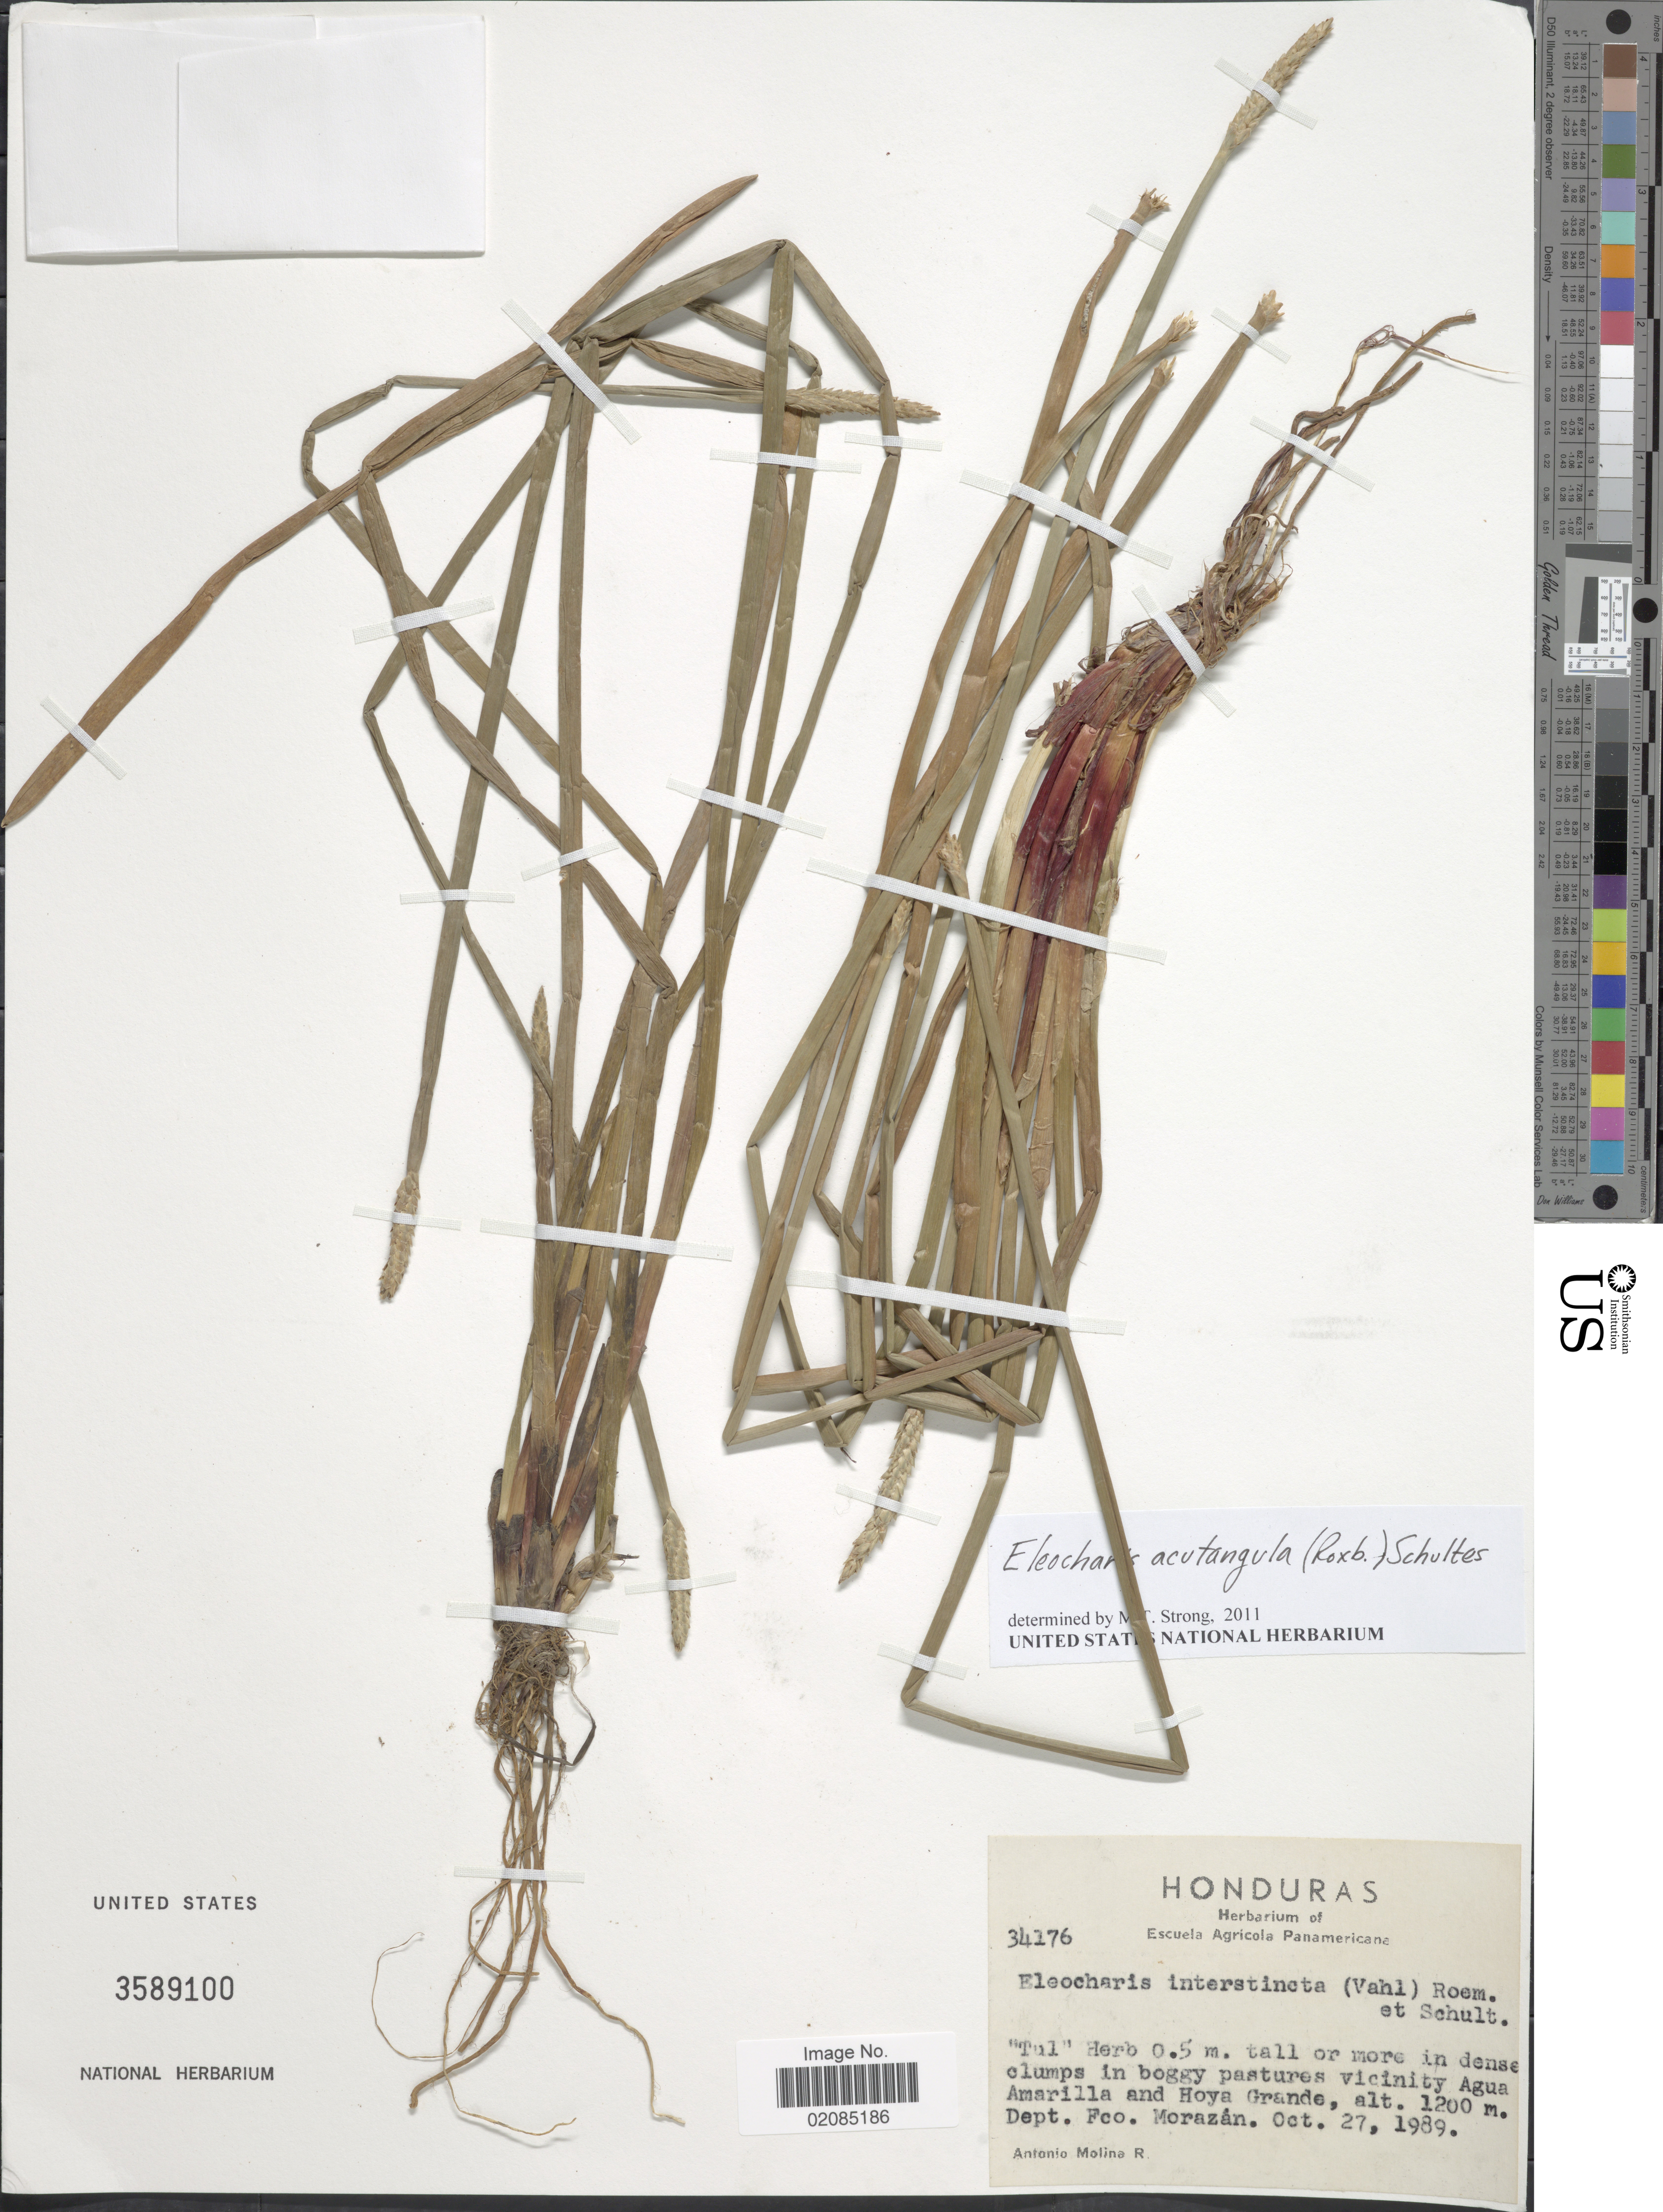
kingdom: Plantae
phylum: Tracheophyta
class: Liliopsida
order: Poales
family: Cyperaceae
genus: Eleocharis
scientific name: Eleocharis acutangula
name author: (Roxb.) Schult.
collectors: A. Molina R.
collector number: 34176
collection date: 1989-10-27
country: Honduras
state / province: Fco. Morazán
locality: In boggy pastures vicinity Agua Amarilla and Hoya Grande. Dept. Fco. Morazan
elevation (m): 1200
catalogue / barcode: US 3589100